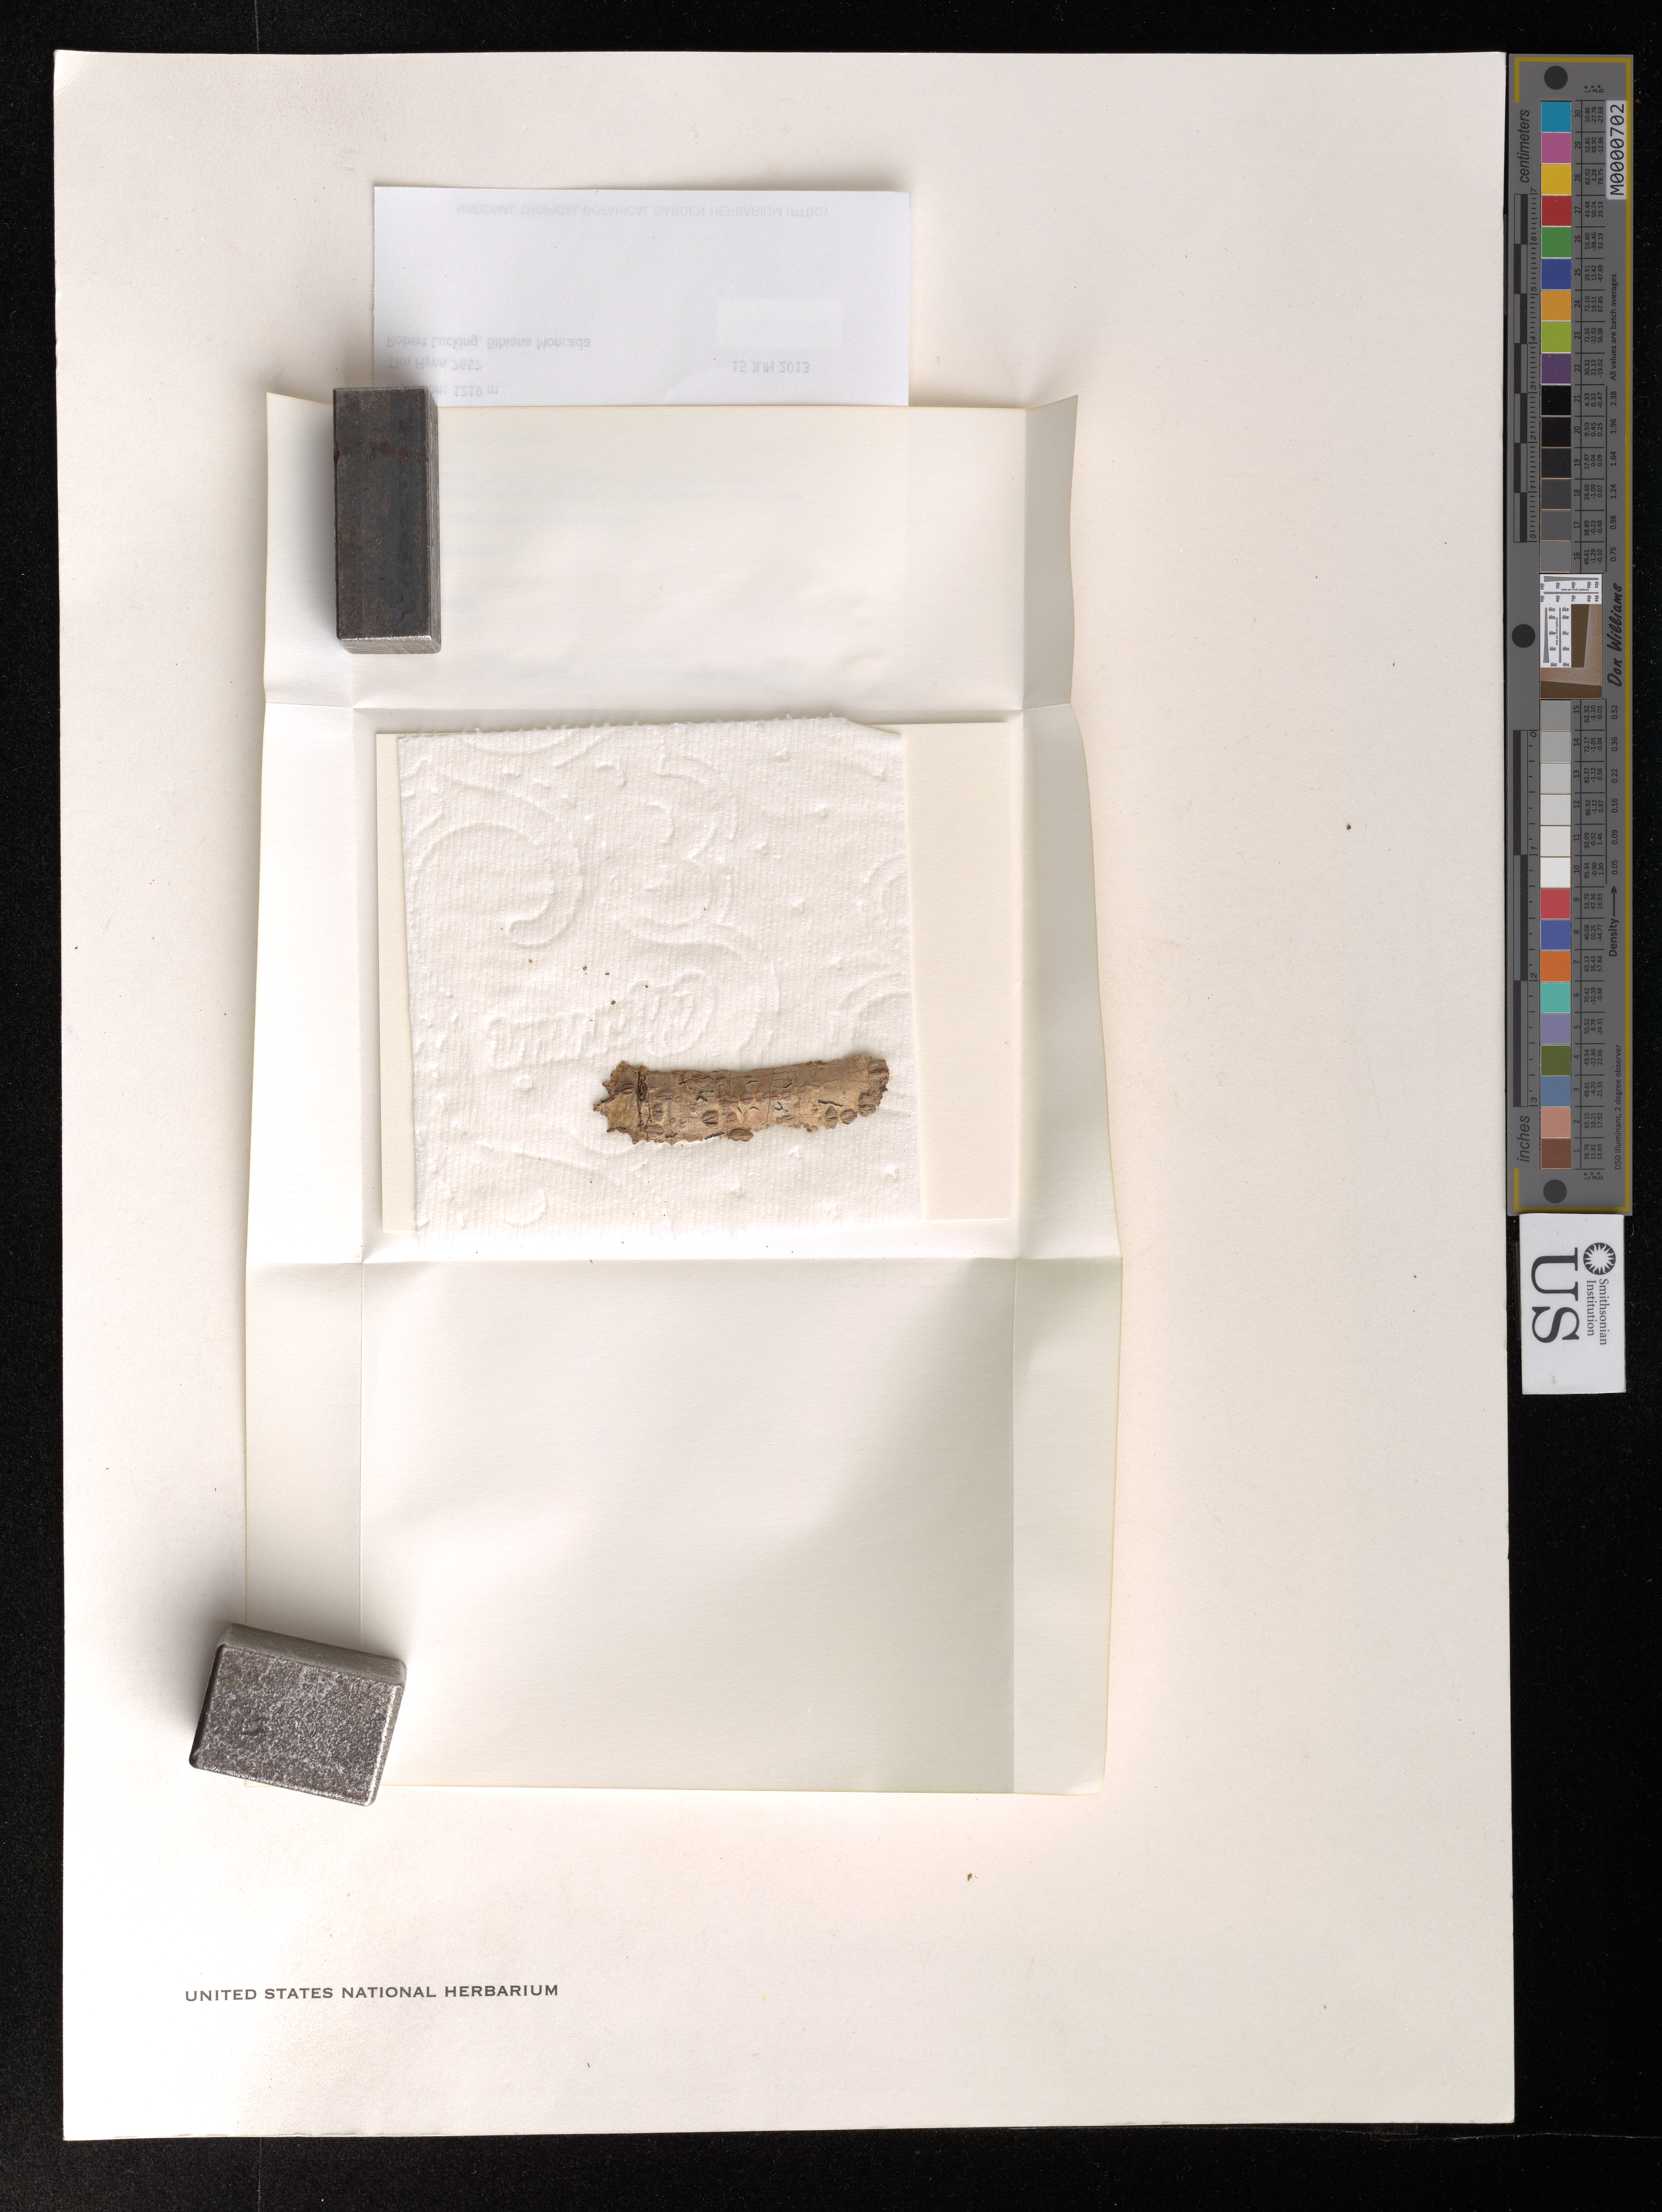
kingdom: Fungi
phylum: Ascomycota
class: Lecanoromycetes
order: Ostropales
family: Graphidaceae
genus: Phaeographis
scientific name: Phaeographis sp.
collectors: T. Flynn, R. Lücking & B. Moncada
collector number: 7657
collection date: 2013-06-15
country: United States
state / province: Hawaii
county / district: Kauai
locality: Kauai Waimea/Hanalei District boundary. Kokee State Park, Pihea Trail from Puu O Kila lookout.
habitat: Metrosideros dominated wet forest. With Cheirodendorn, Coprosma, Vaccinium, Dicranopteris.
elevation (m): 1219